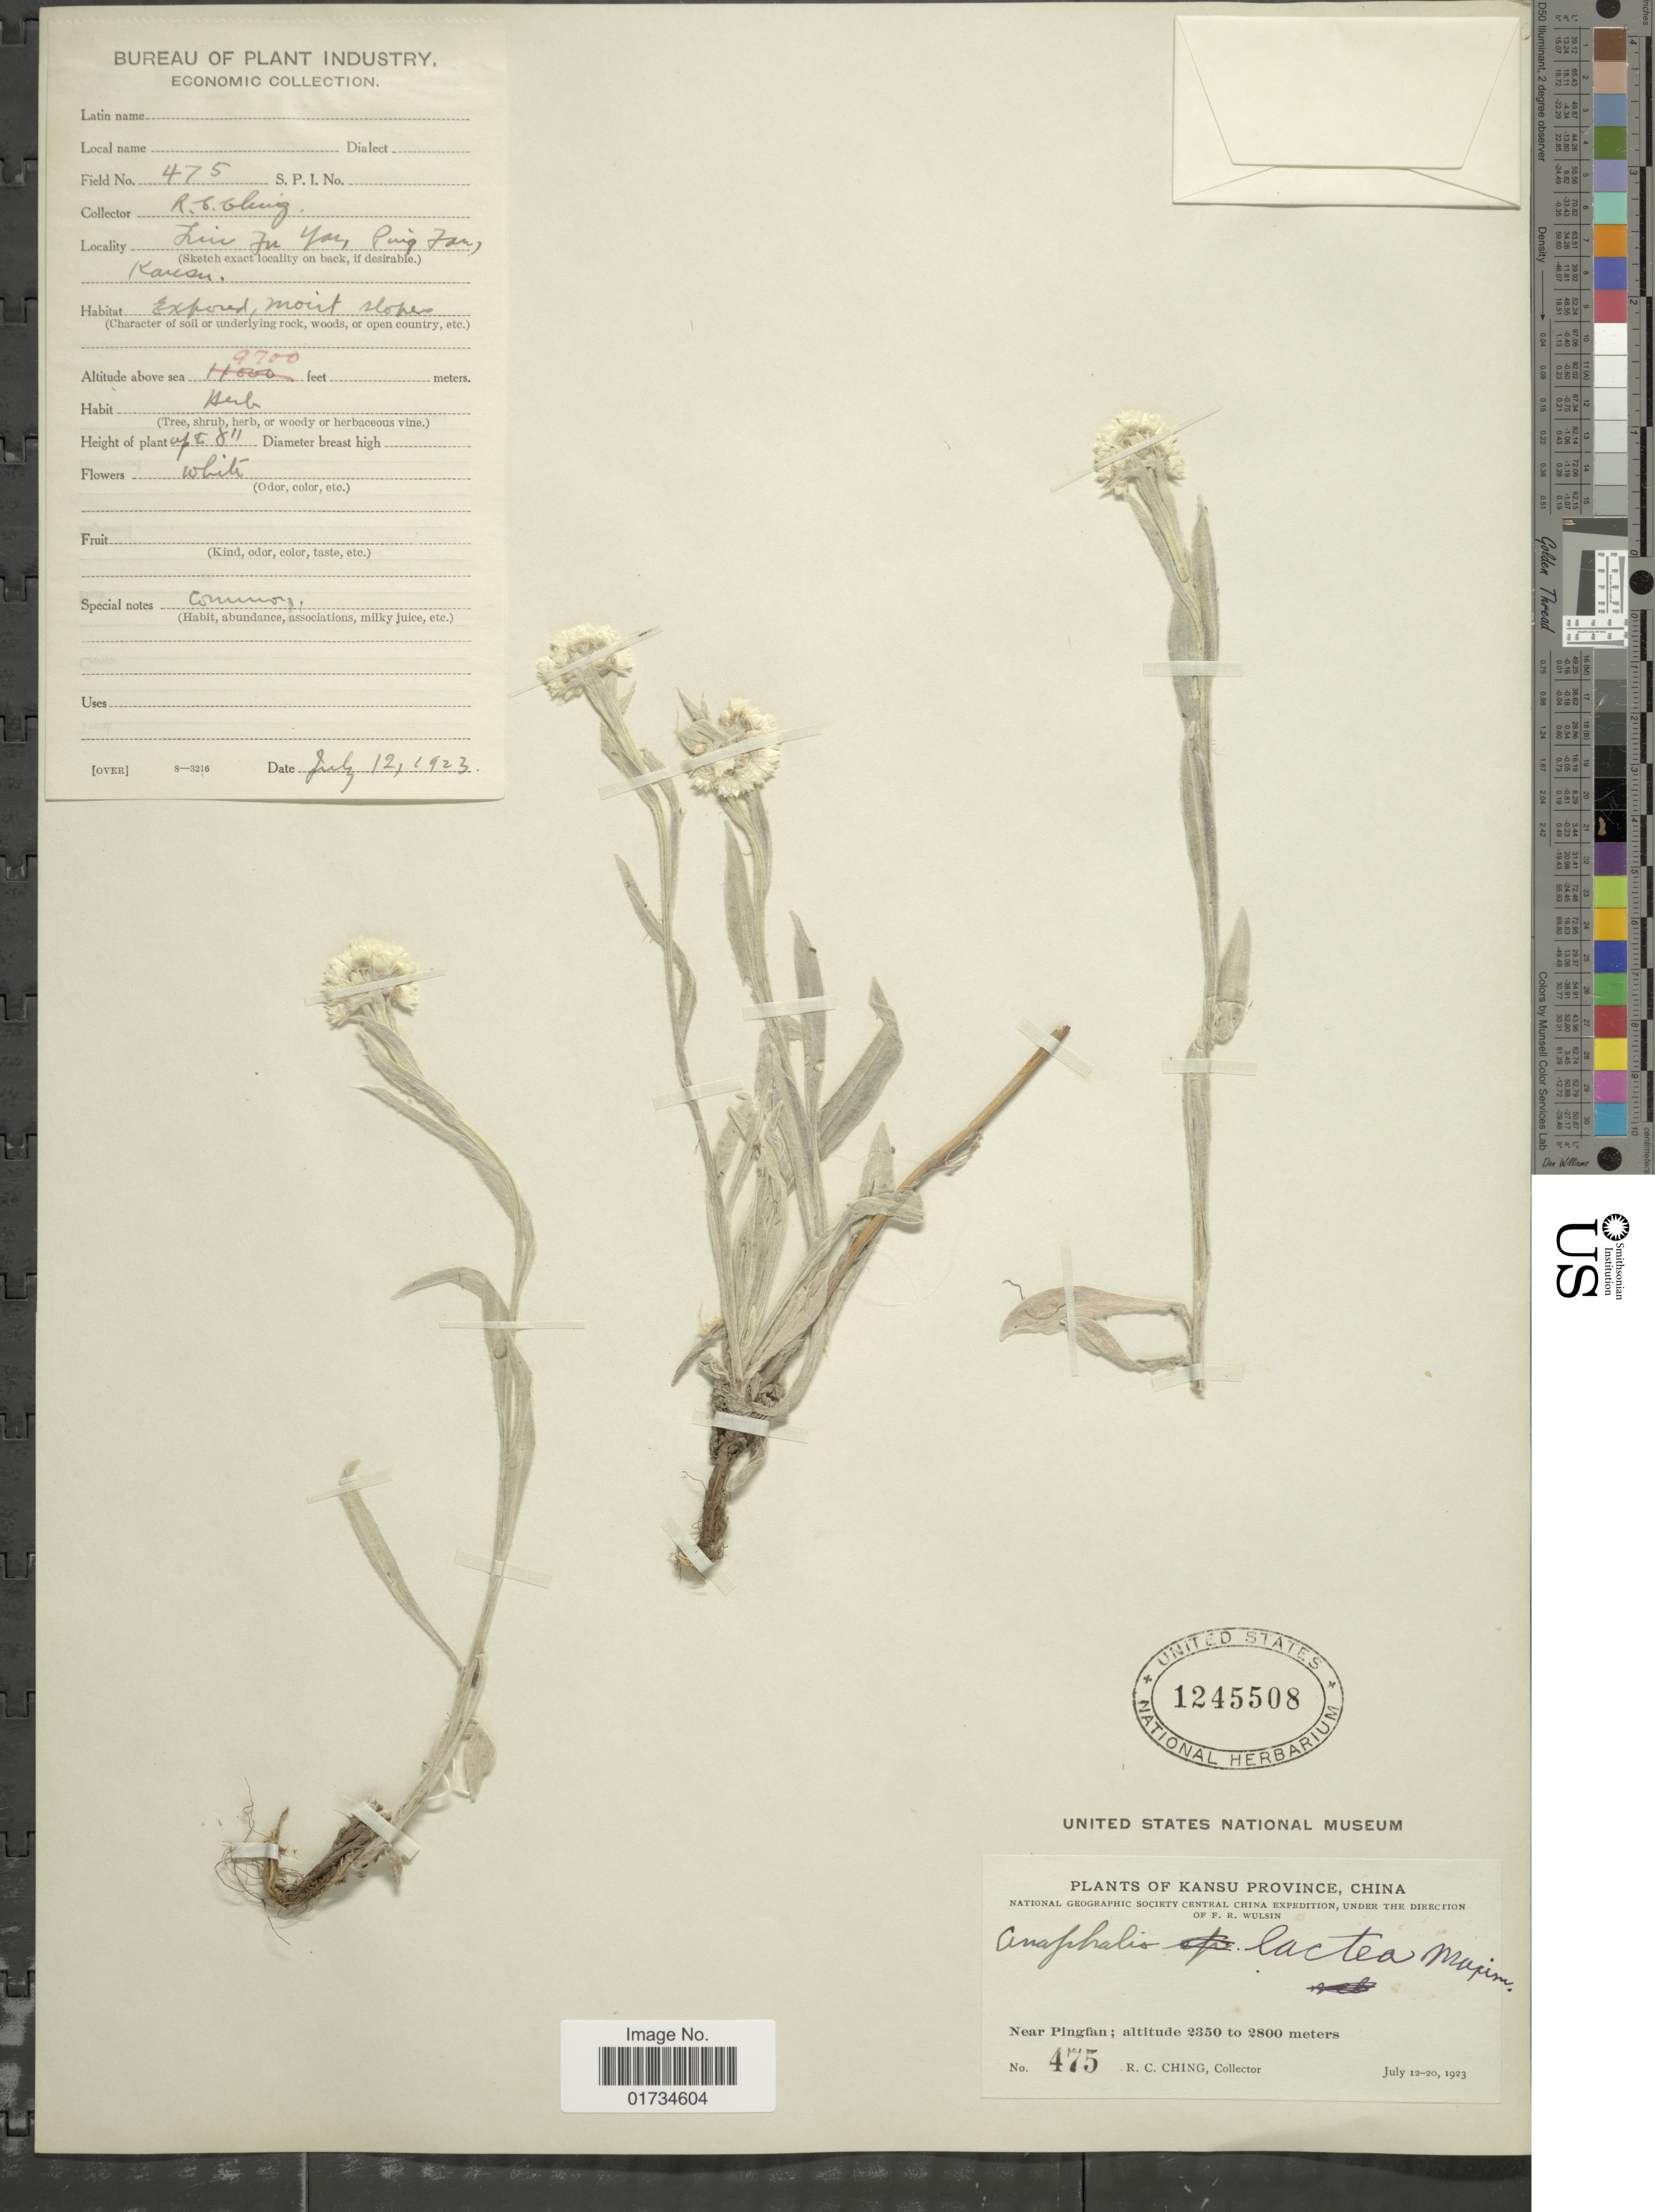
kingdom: Plantae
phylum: Tracheophyta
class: Magnoliopsida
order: Asterales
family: Asteraceae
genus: Anaphalis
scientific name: Anaphalis lactea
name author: Maxim.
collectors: R. C. Ching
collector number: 475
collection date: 1923-07-12/1923-07-20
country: China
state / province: Gansu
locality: Kanus Province, China. Near Pingfan, Liu Fu Yar, Ping Fan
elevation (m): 2957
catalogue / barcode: US 1245508